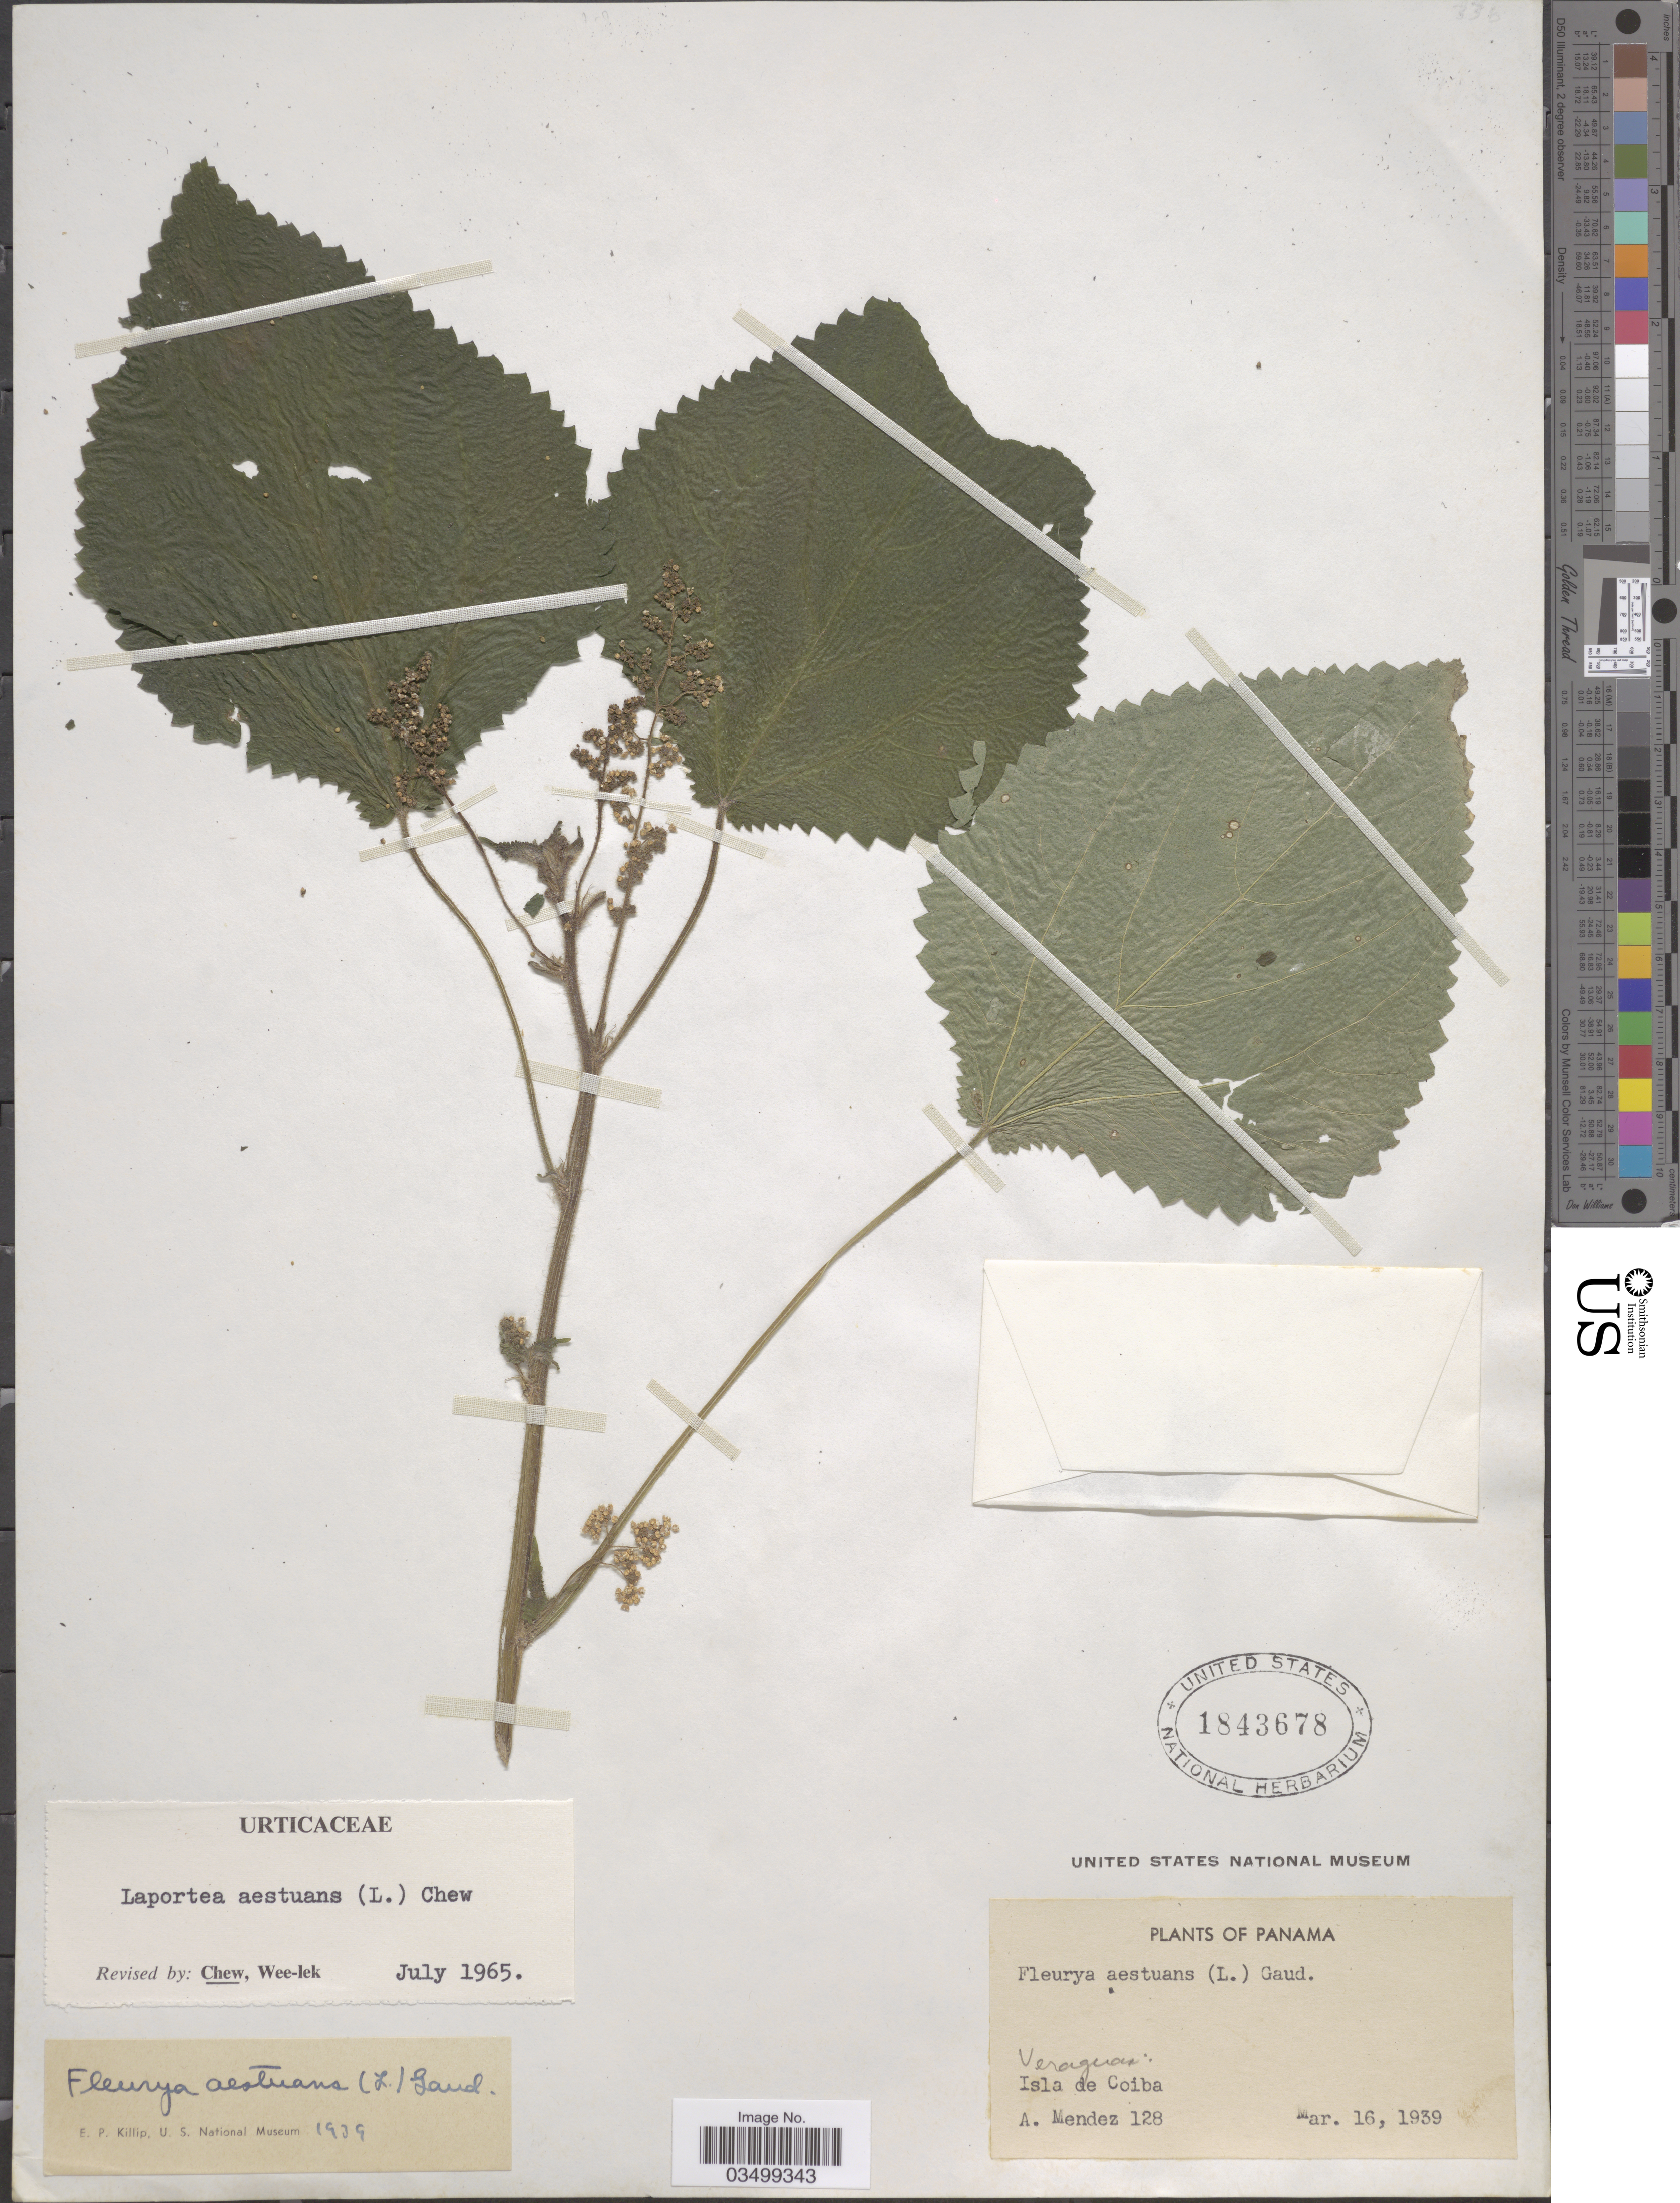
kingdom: Plantae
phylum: Tracheophyta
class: Magnoliopsida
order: Rosales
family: Urticaceae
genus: Laportea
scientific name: Laportea aestuans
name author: (L.) Chew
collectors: A. Mendez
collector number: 128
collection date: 1939-03-16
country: Panama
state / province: Veraguas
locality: Isla de Coiba.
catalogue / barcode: US 1843678